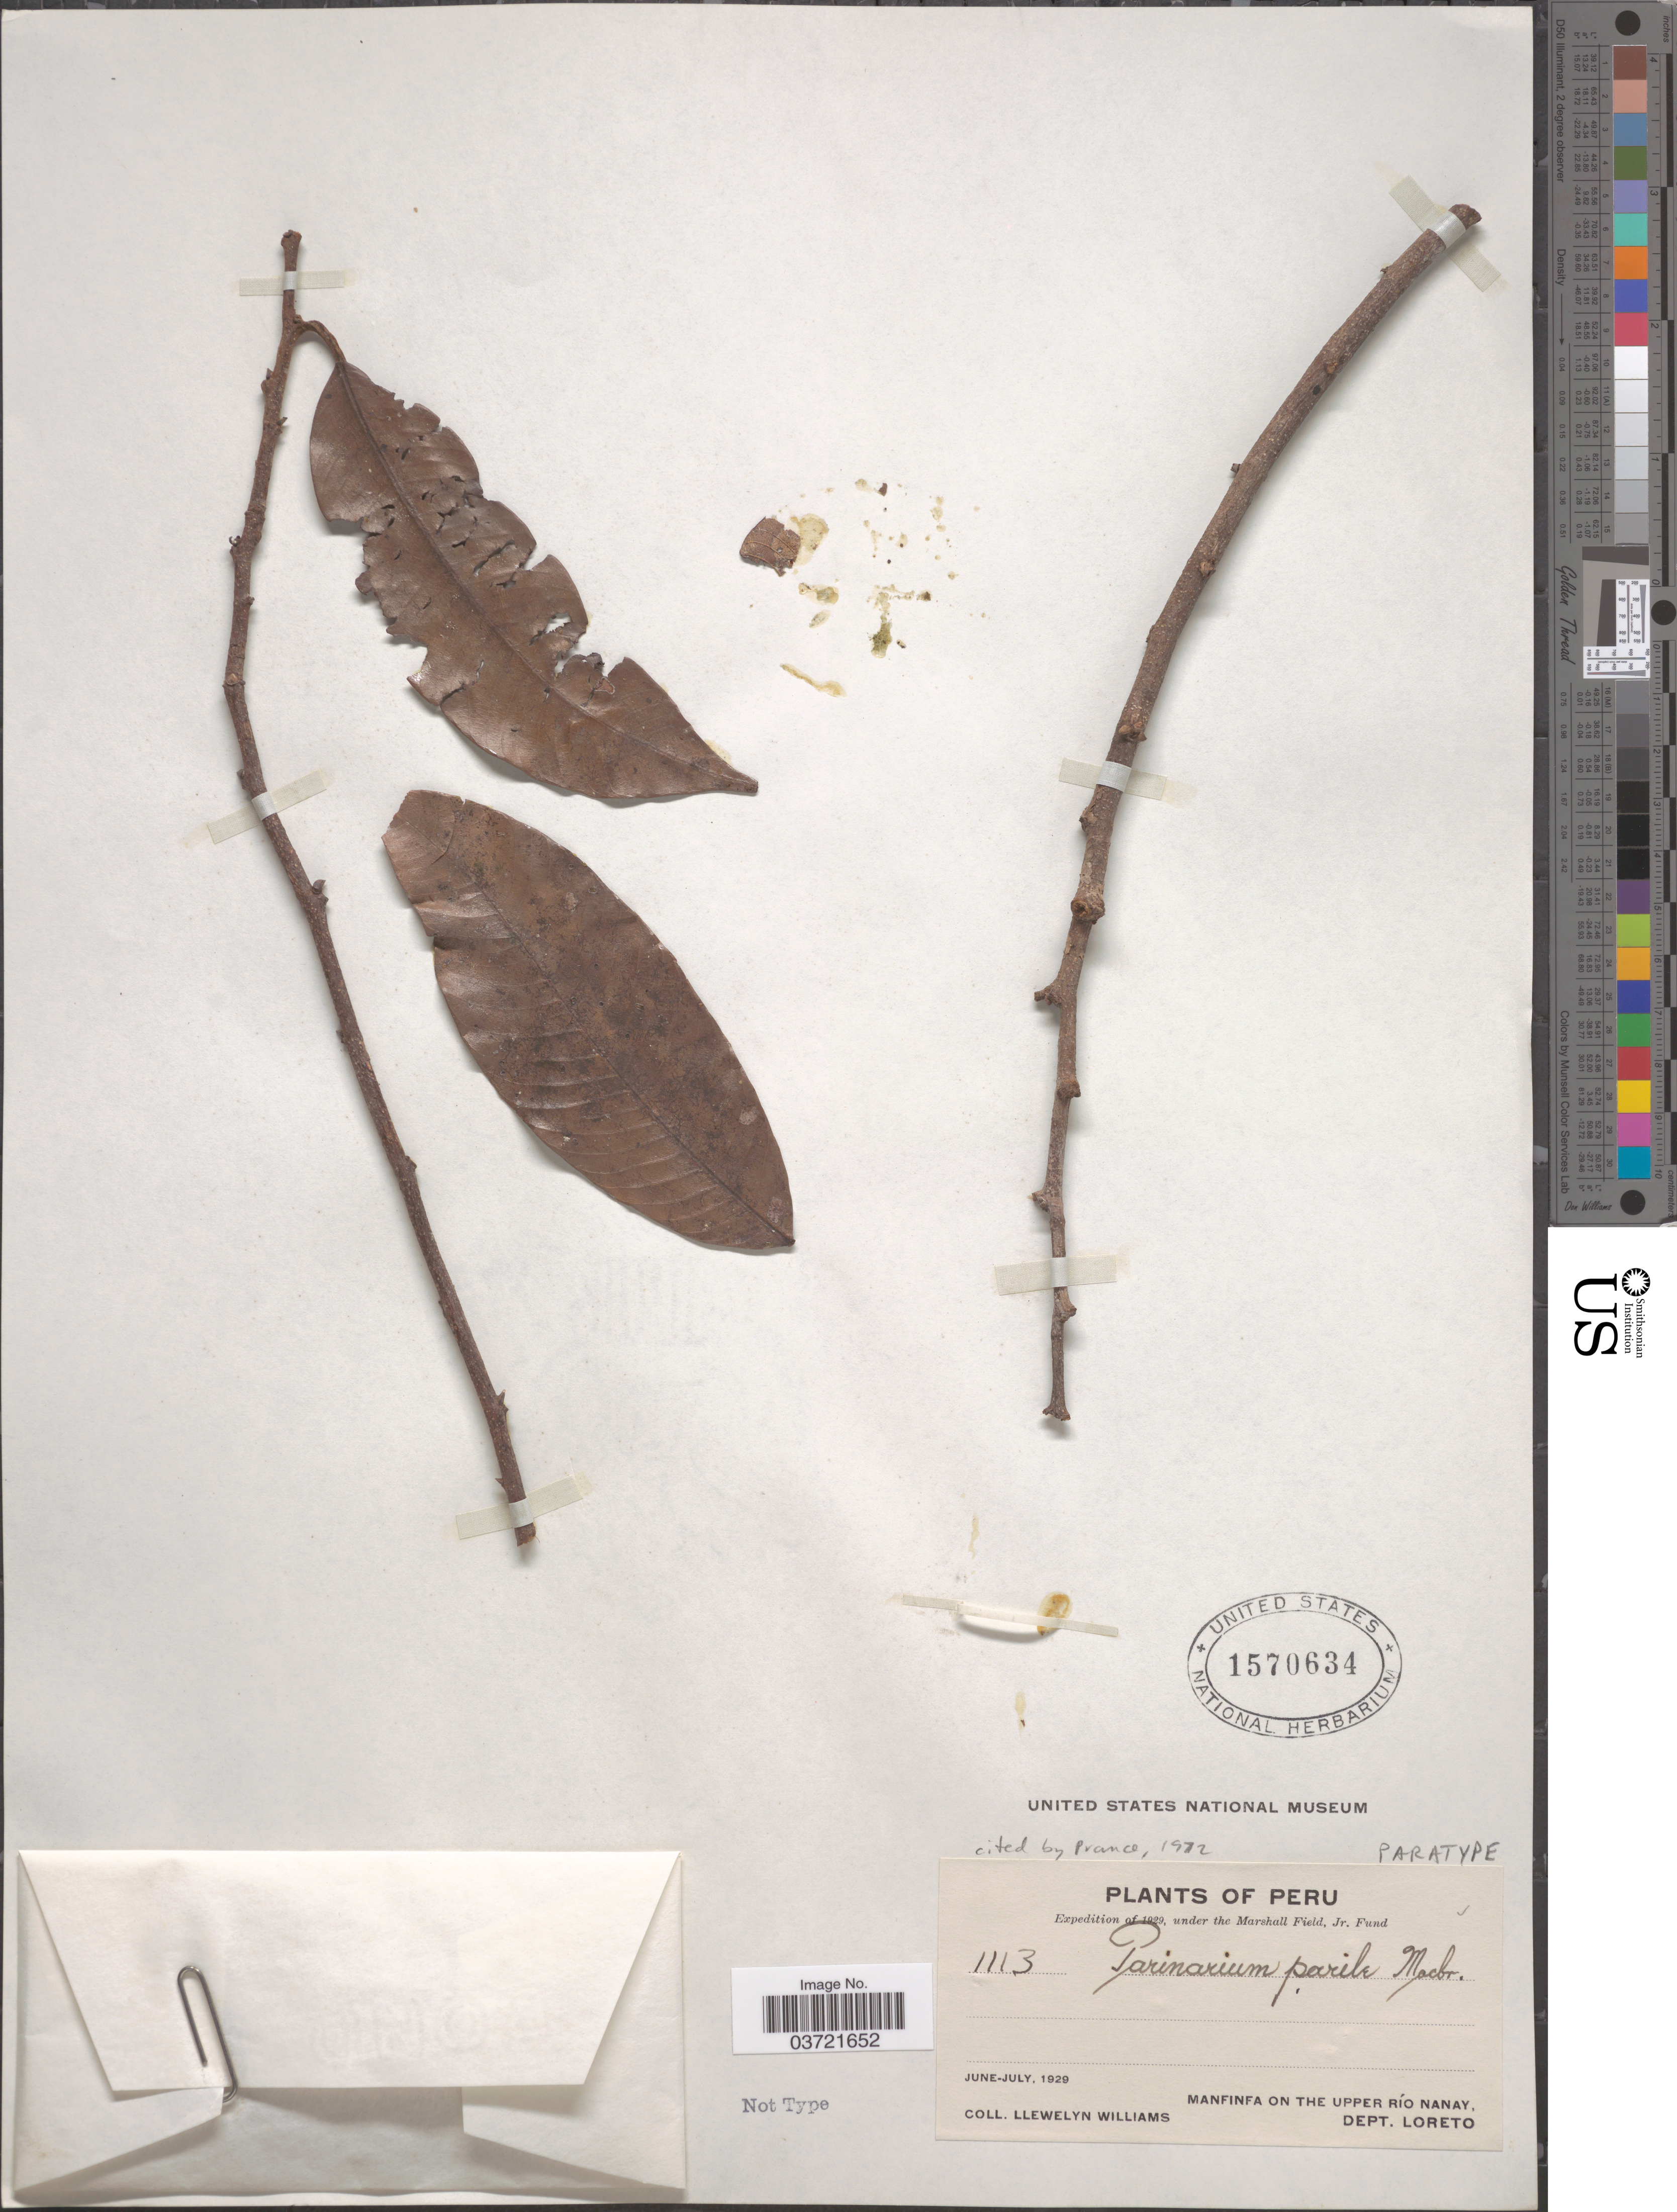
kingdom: Plantae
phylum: Tracheophyta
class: Magnoliopsida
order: Malpighiales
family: Chrysobalanaceae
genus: Parinari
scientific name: Parinari parilis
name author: J.F. Macbr.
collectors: Ll. Williams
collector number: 1113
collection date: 1929-06/1929-07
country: Peru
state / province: Loreto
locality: Manfinfa on the Upper Río Nanay, Dept. Loreto.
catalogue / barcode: US 1570634